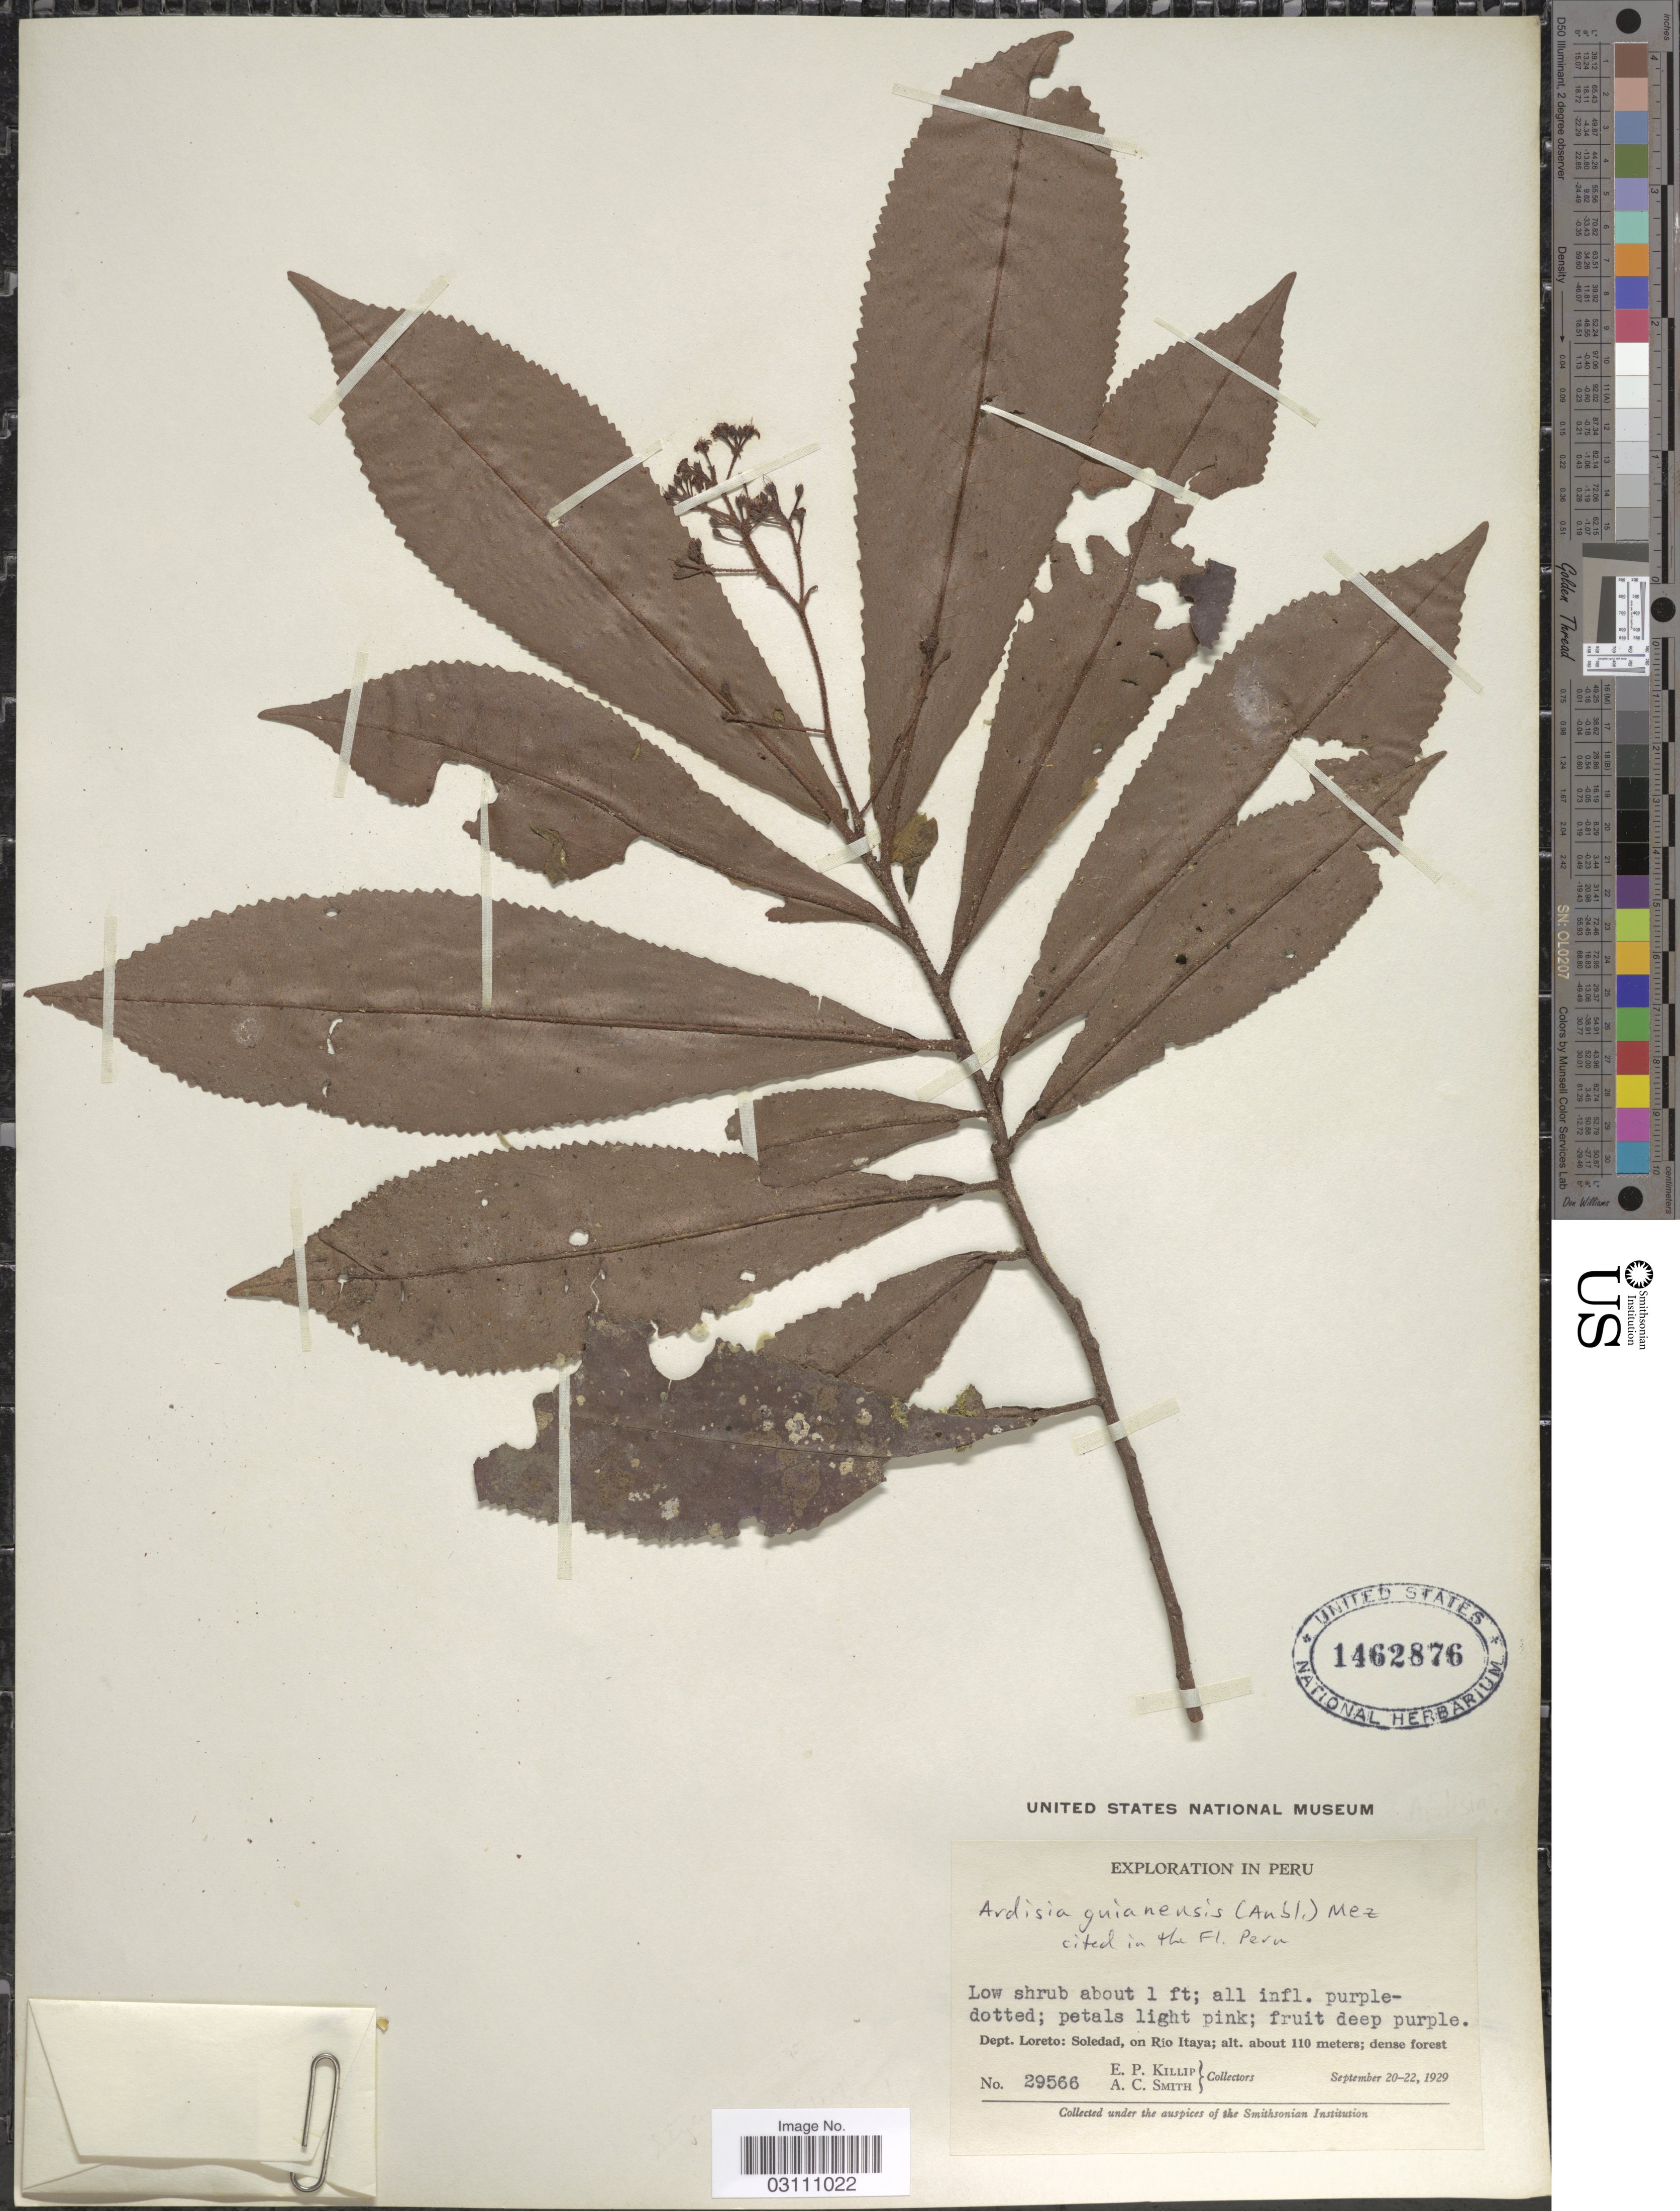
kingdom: Plantae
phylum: Tracheophyta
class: Magnoliopsida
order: Ericales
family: Primulaceae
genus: Ardisia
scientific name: Ardisia guianensis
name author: (Aubl.) Mez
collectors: E. P. Killip & A. C. Smith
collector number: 29566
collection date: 1929-09-20/1929-09-22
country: Peru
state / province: Loreto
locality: Dept. Loreto: Soledad, on Río Itaya.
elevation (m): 110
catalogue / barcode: US 1462876